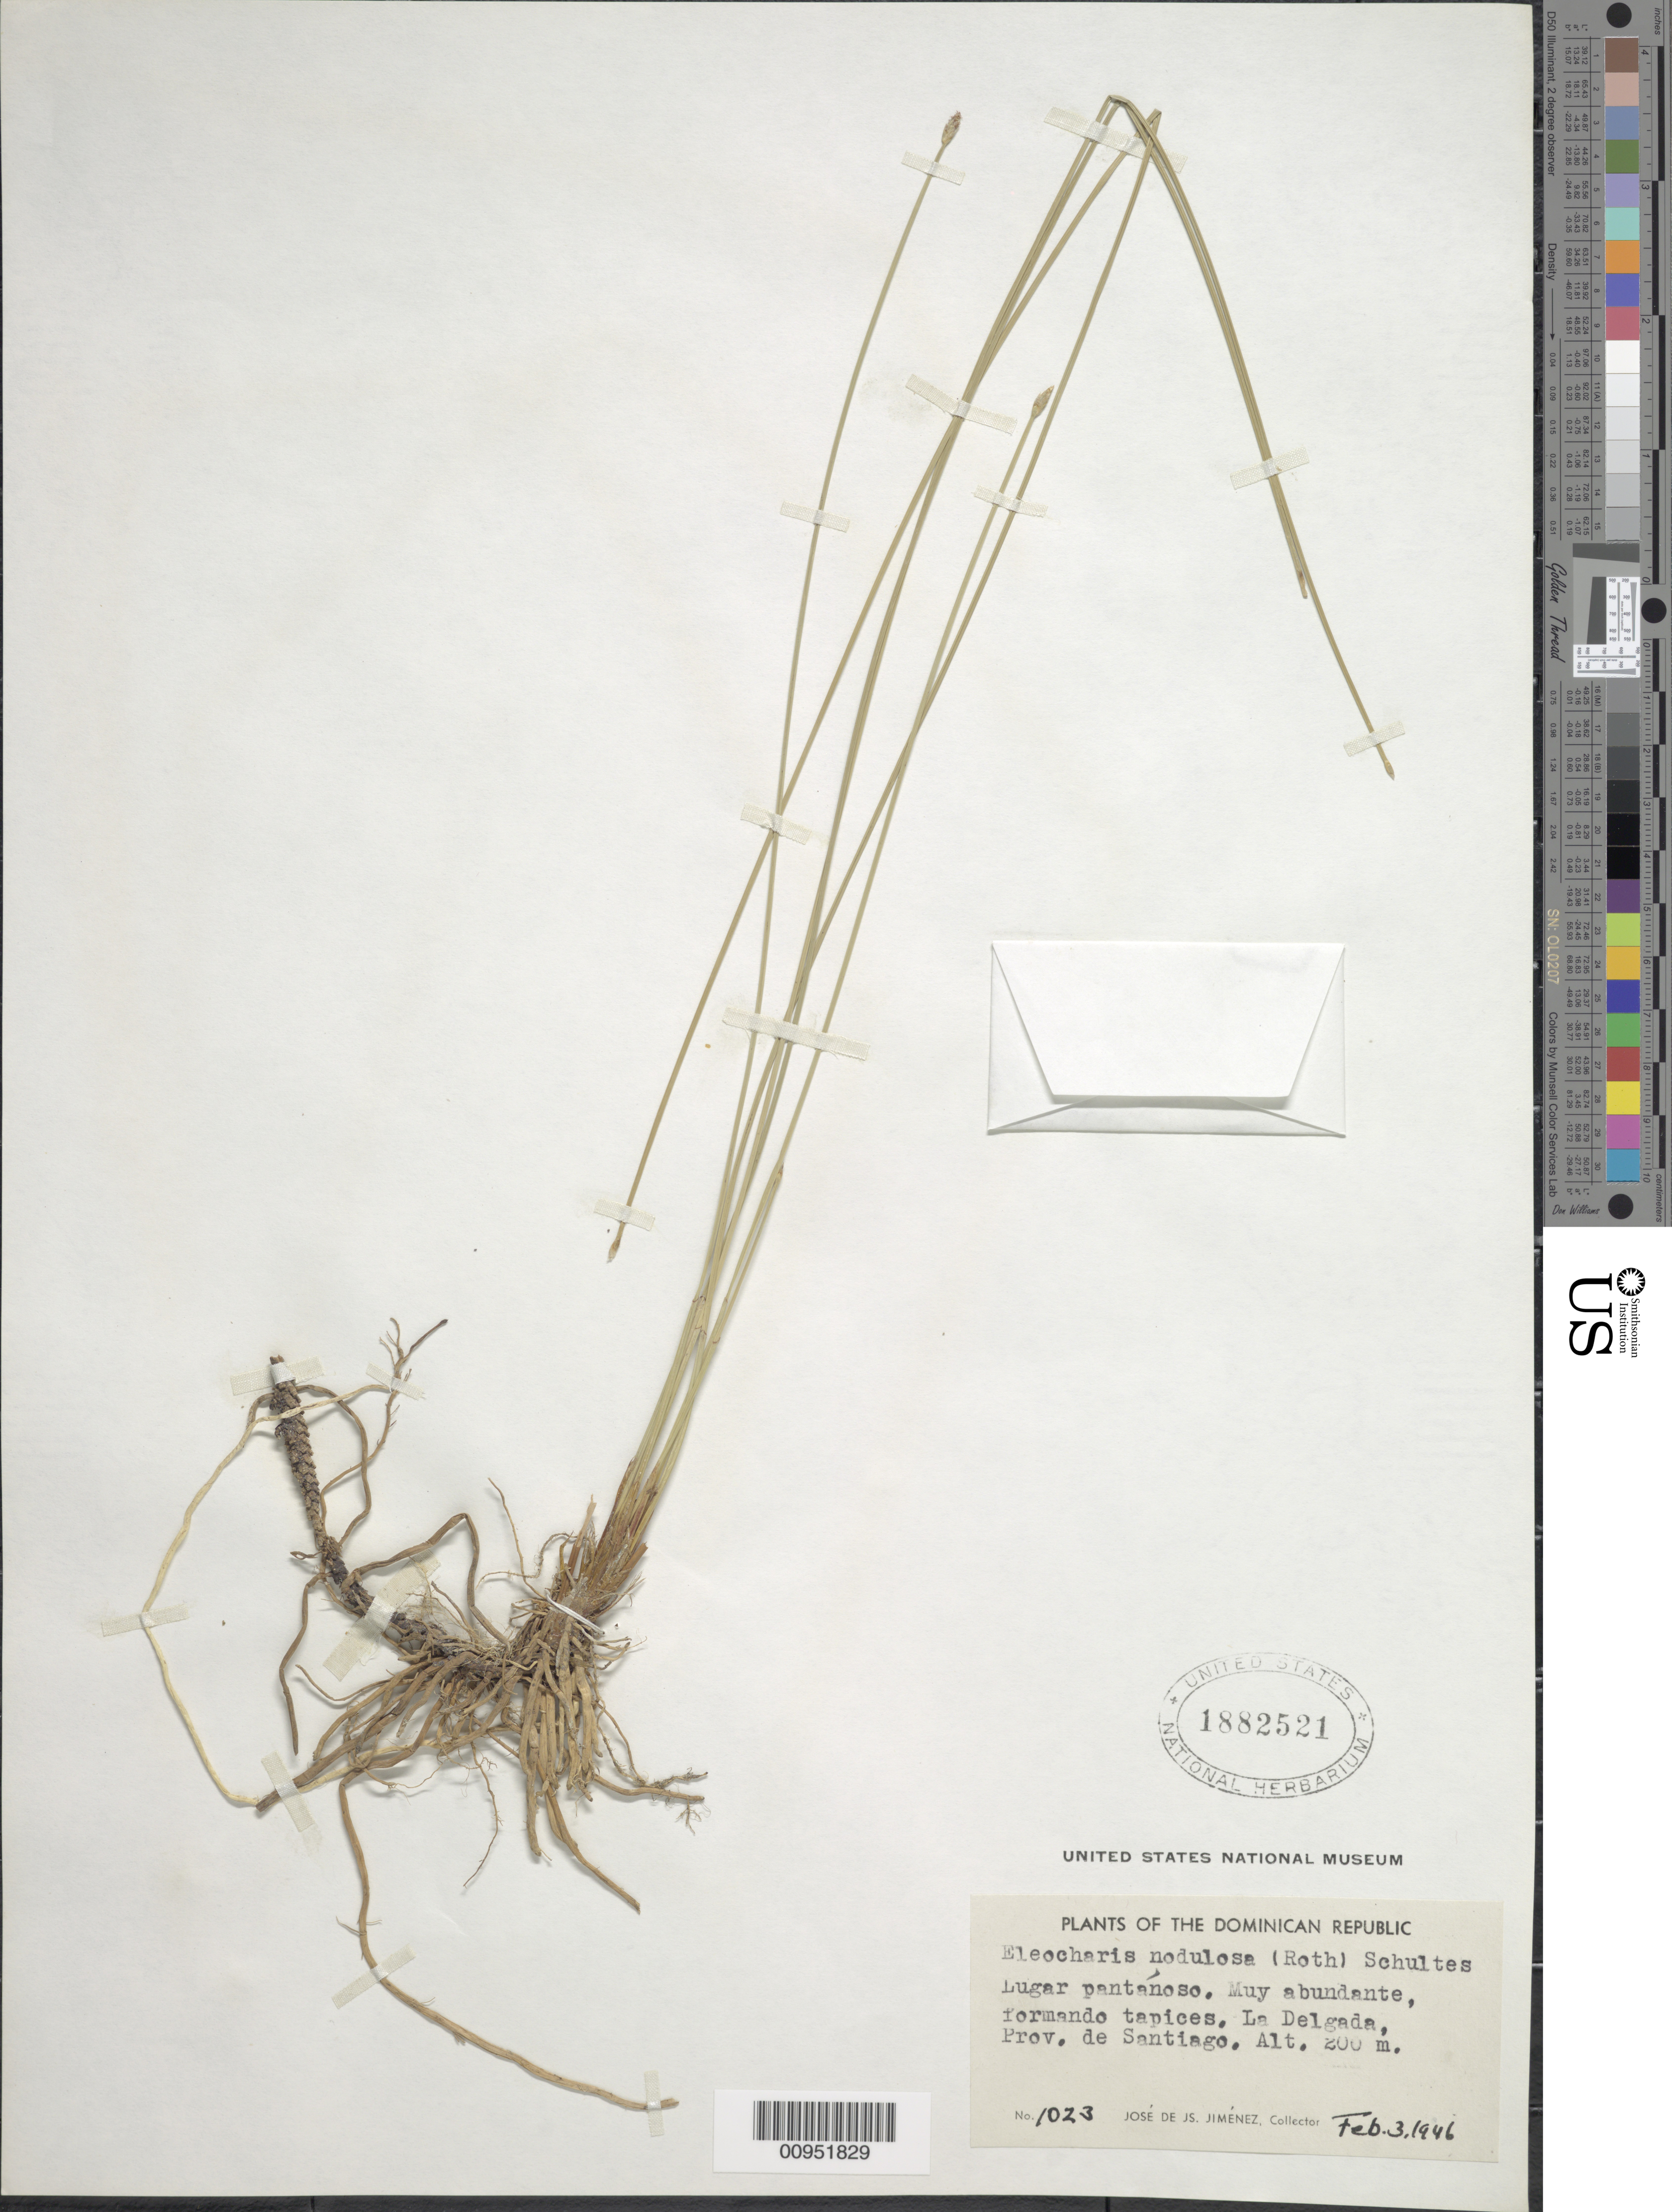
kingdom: Plantae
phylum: Tracheophyta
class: Liliopsida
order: Poales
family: Cyperaceae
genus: Eleocharis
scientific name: Eleocharis montana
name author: (Kunth) Roem. & Schult.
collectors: J. J. Jiménez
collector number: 1023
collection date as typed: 03 Feb 1946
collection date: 1946-02-03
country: Dominican Republic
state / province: Santiago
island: Hispaniola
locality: La Delgada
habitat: Lugar pantánoso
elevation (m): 200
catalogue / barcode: US 1882521